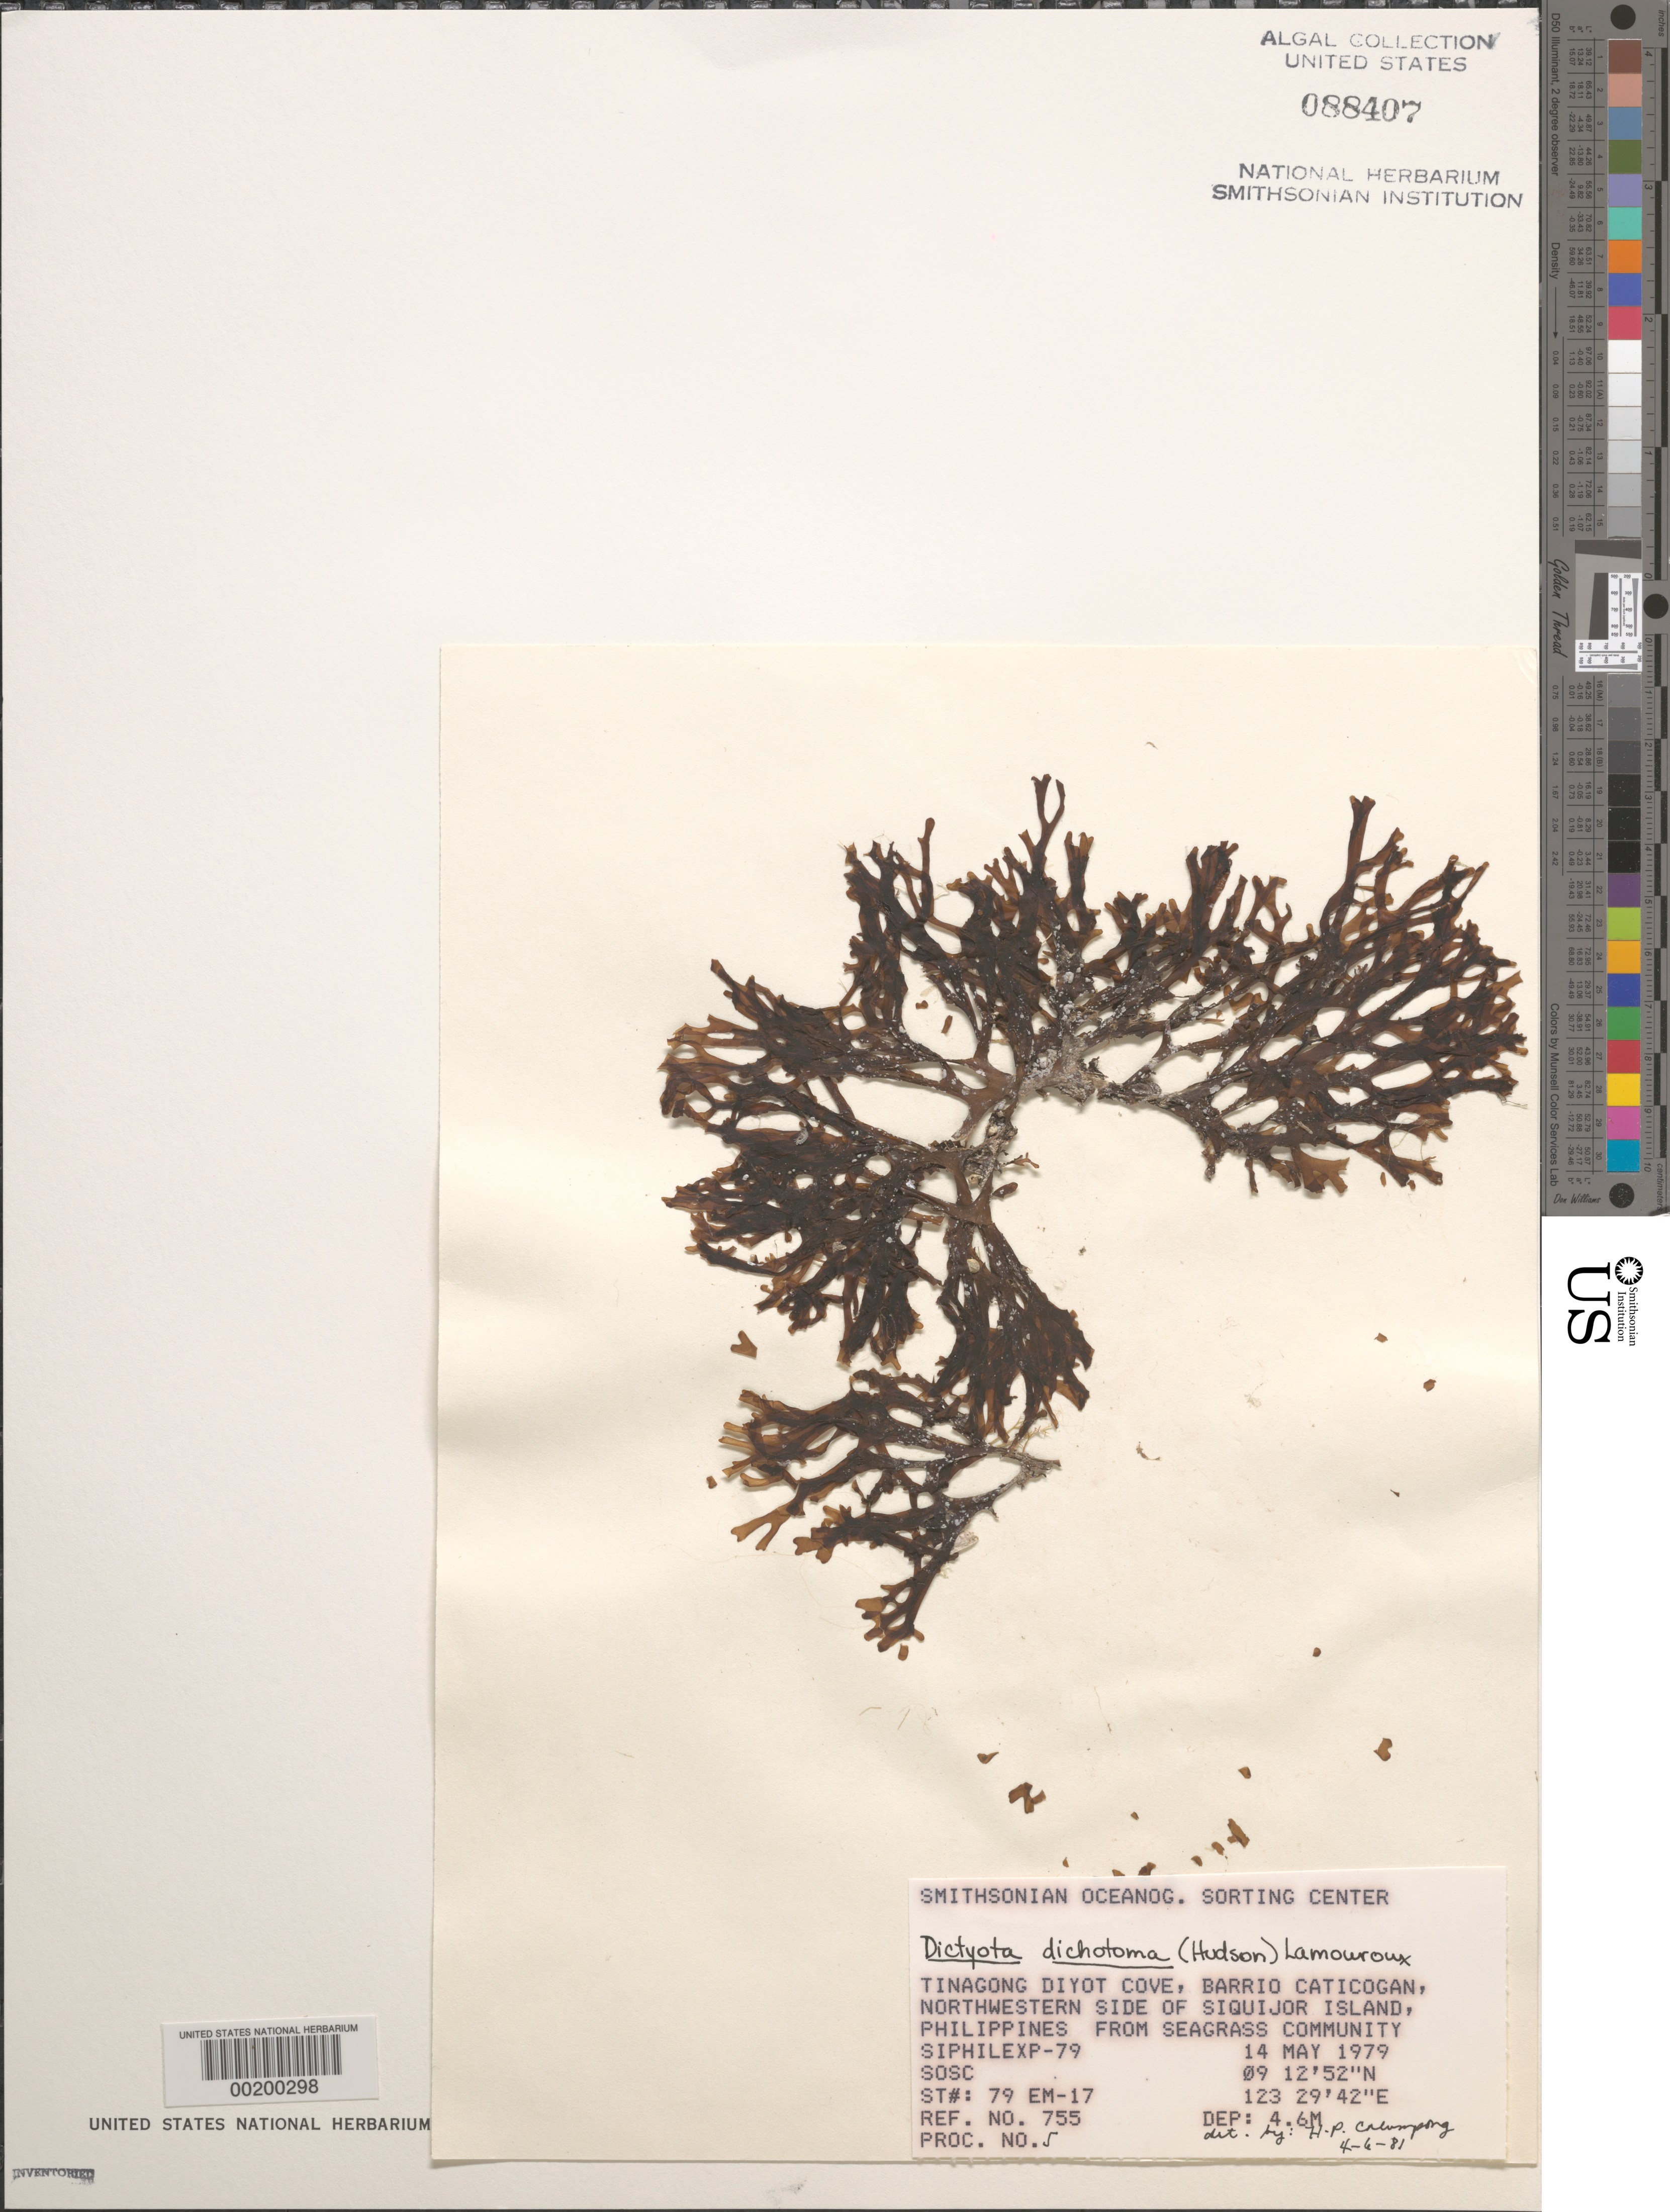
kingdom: Chromista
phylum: Ochrophyta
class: Phaeophyceae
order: Dictyotales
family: Dictyotaceae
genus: Dictyota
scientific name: Dictyota dichotoma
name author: (Huds.) J.V.Lamouroux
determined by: Calumpong, H. P.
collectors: SOSC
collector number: Station 79 Em-17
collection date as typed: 14 May 1979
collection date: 1979-05-14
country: Philippines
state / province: Central Visayas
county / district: Siquijor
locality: Visayan, Siquijor island, barrio caticogan, tinagong diyot cove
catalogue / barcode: US 88407